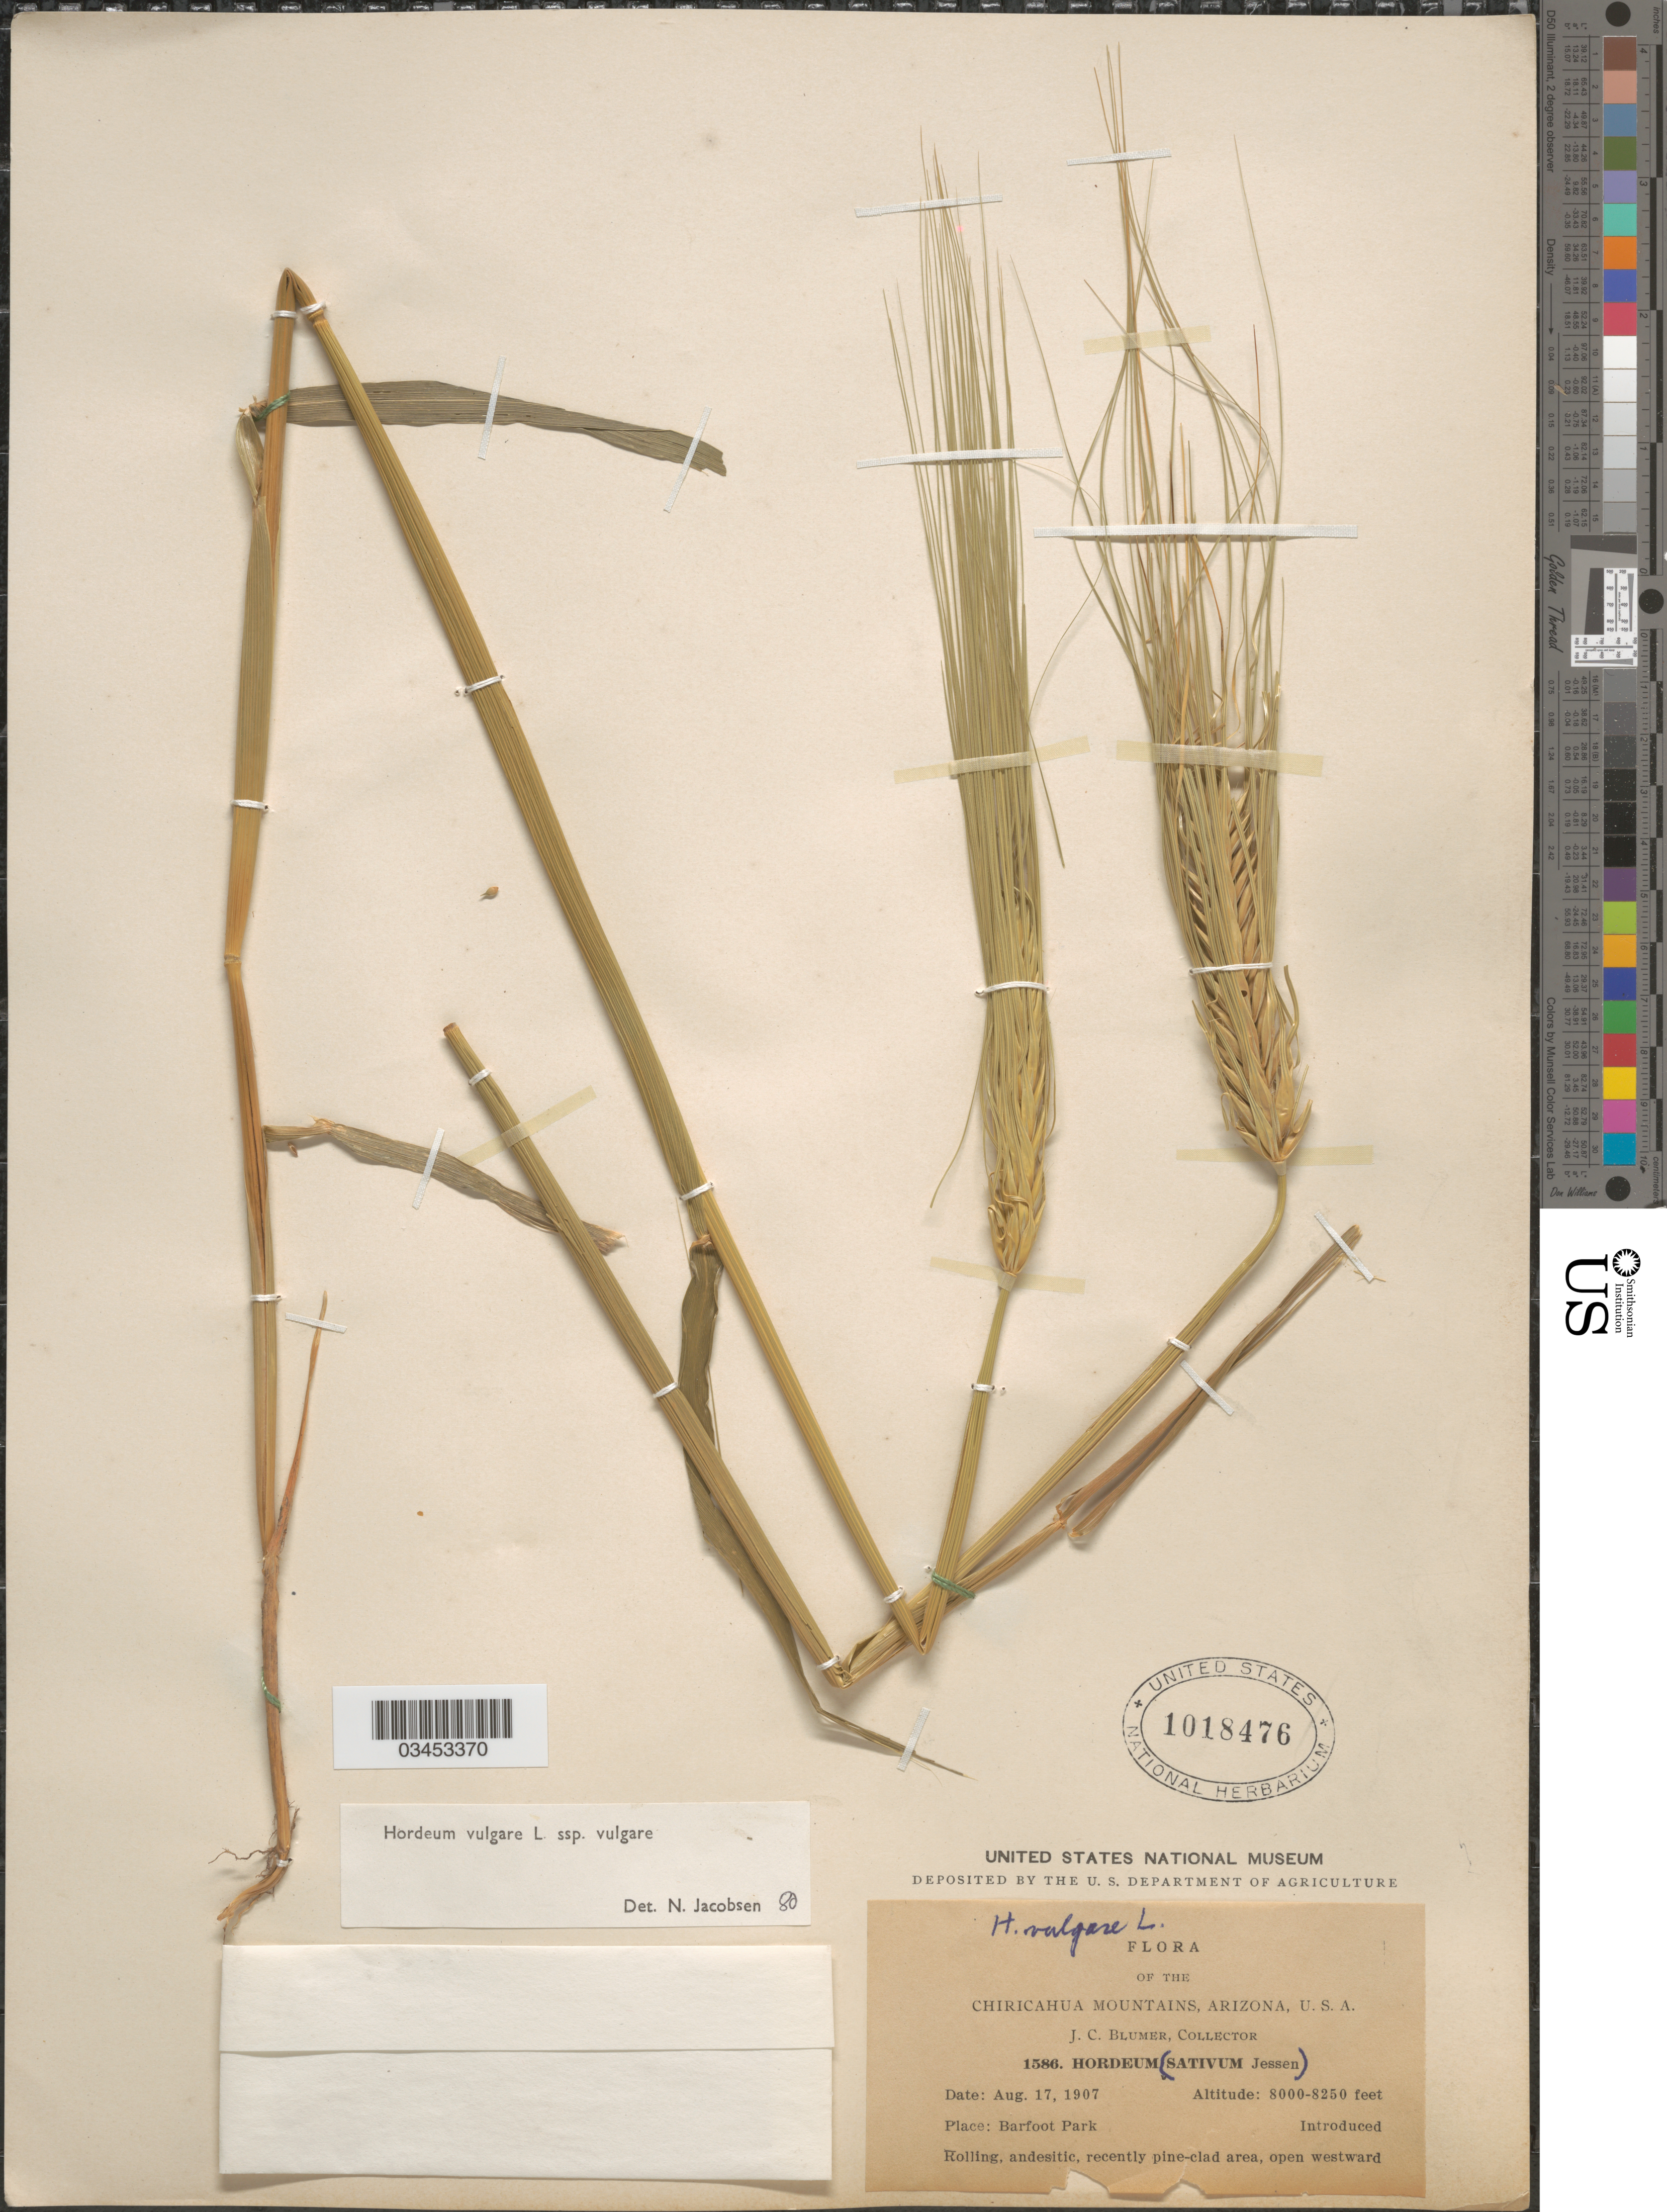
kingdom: Plantae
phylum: Tracheophyta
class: Liliopsida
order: Poales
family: Poaceae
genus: Hordeum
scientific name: Hordeum vulgare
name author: L.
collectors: J. C. Blumer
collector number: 1586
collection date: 1907-08-17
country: United States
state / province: Arizona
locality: Chiricahua Mountains. Barfoot Park.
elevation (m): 2438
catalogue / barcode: US 1018476